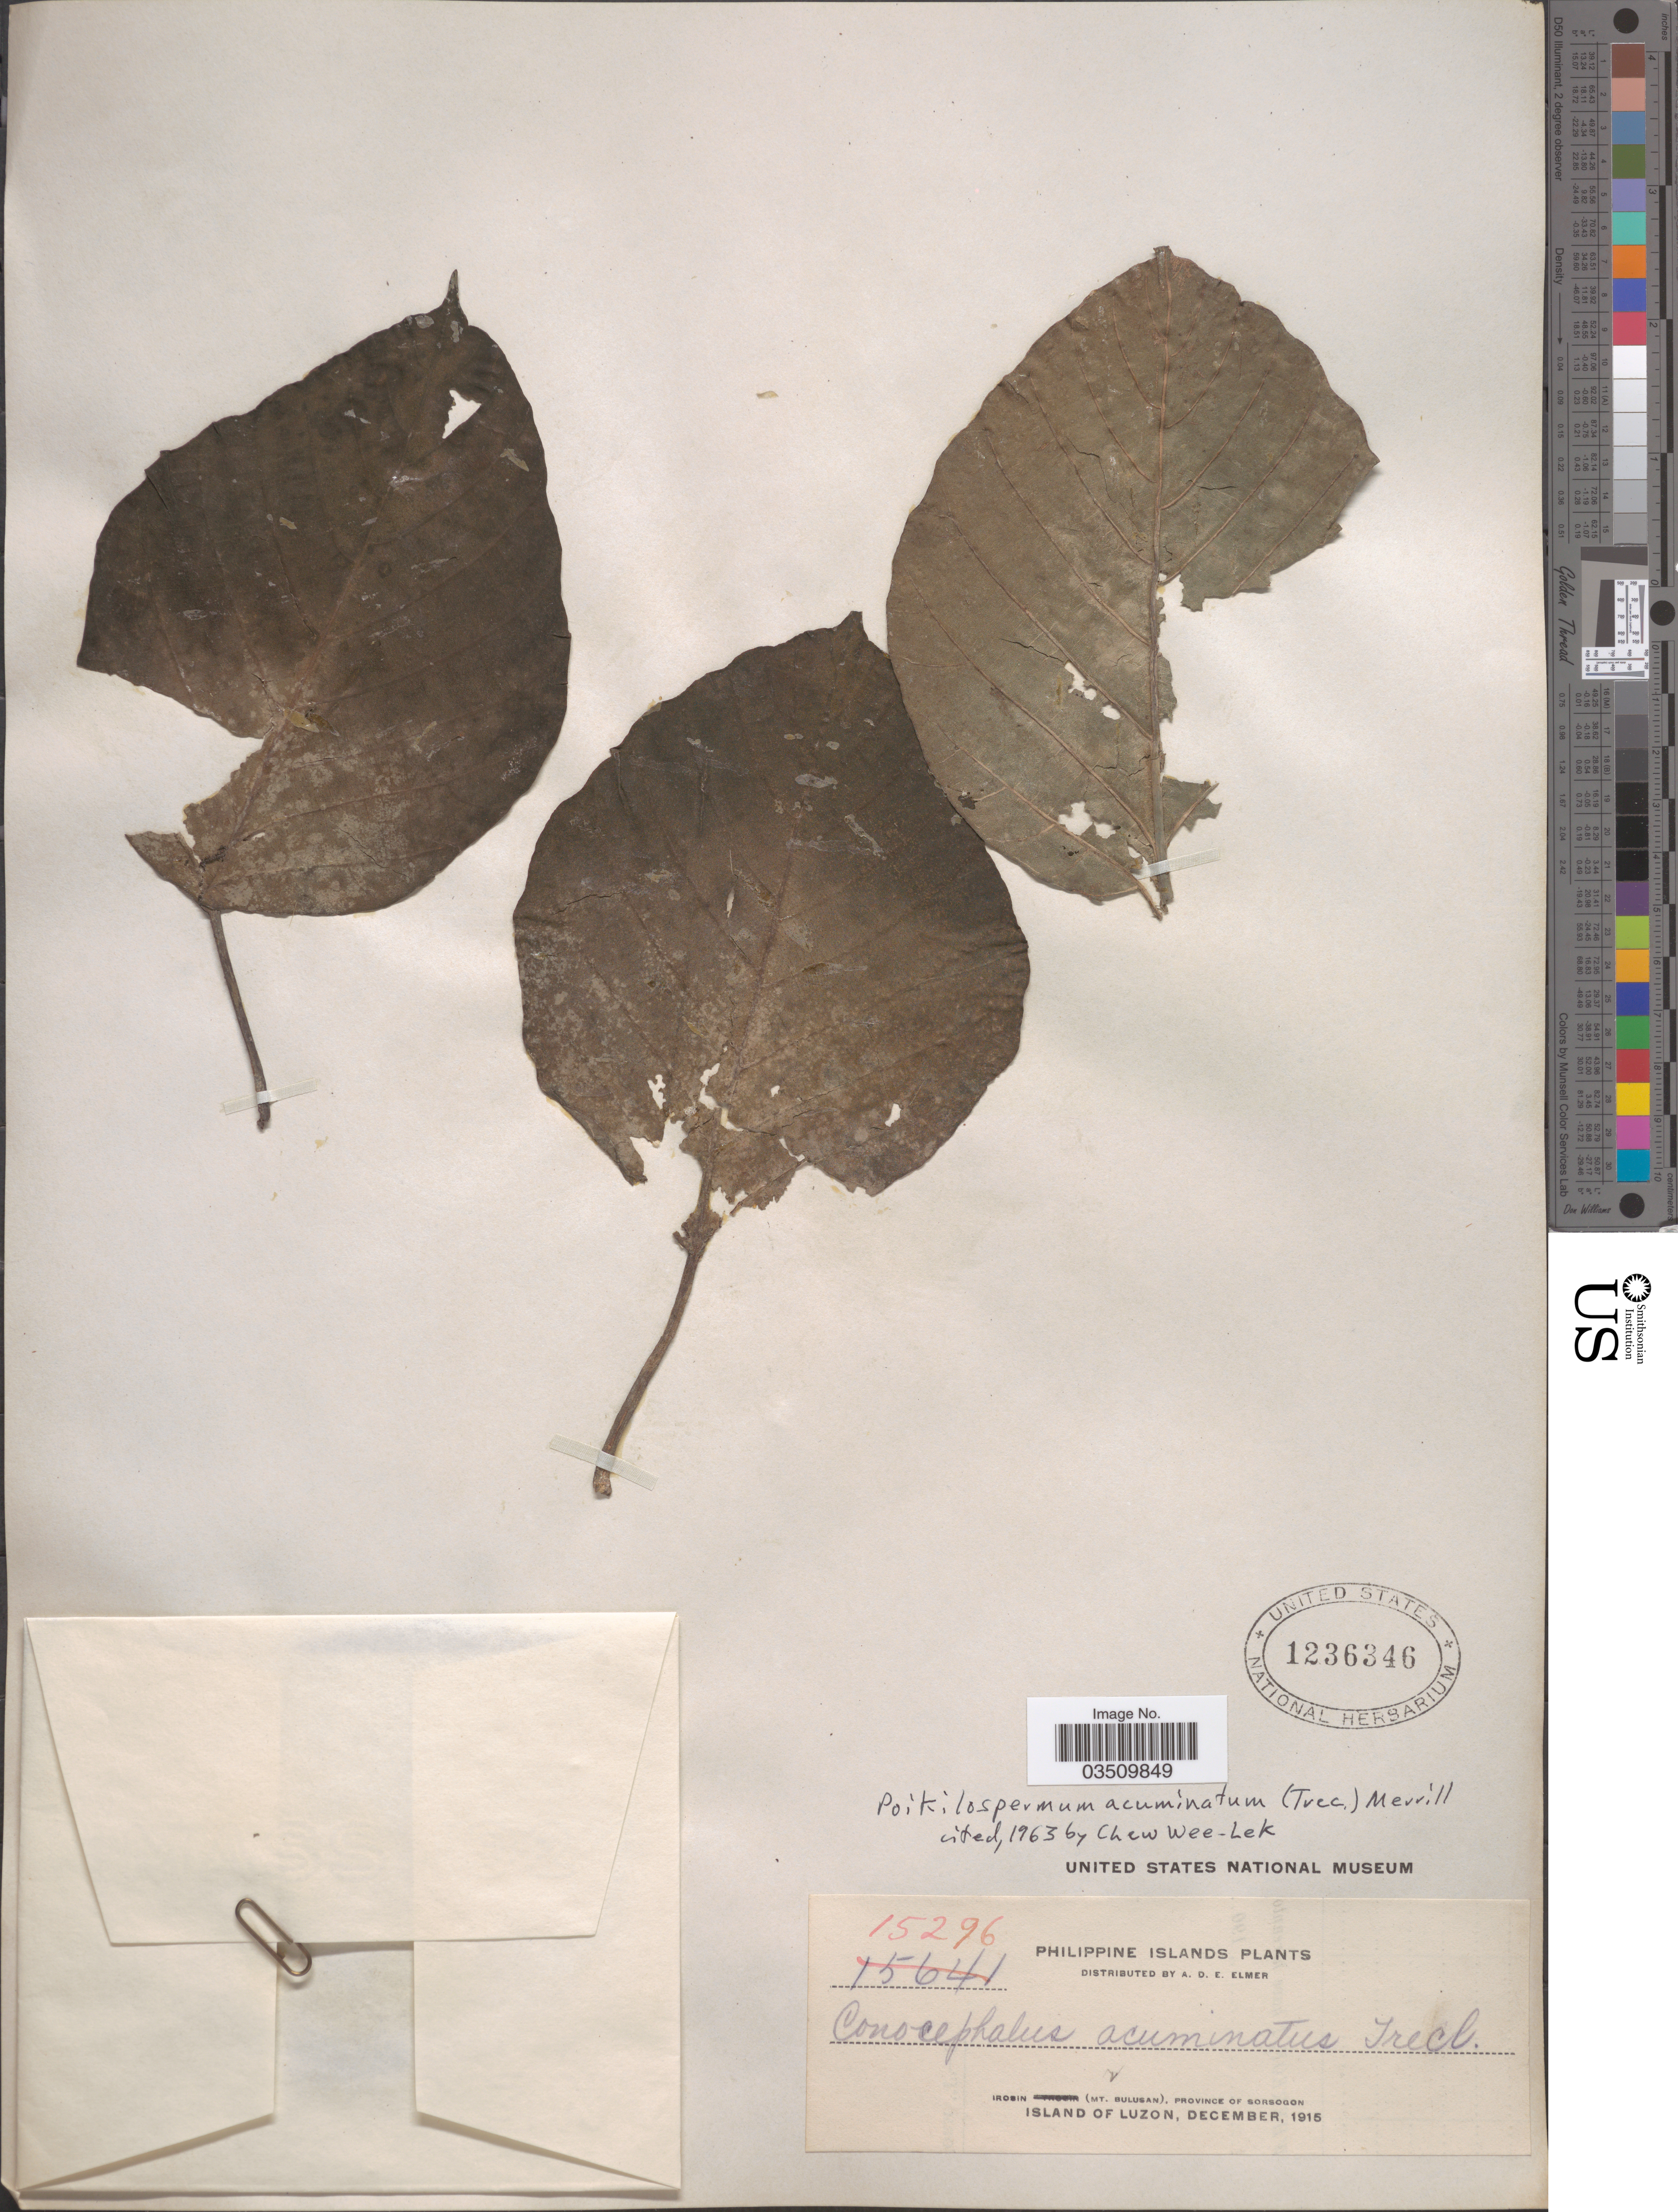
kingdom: Plantae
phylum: Tracheophyta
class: Magnoliopsida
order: Rosales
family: Urticaceae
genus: Poikilospermum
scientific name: Poikilospermum acuminatum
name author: (Trécul) Merr.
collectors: A. D. E. Elmer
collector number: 15296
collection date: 1915-12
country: Philippines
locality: Philippine Islands. Irosin (Mt. Bulusan). Province of Sorsogon. Island of Luzon.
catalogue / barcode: US 1236346